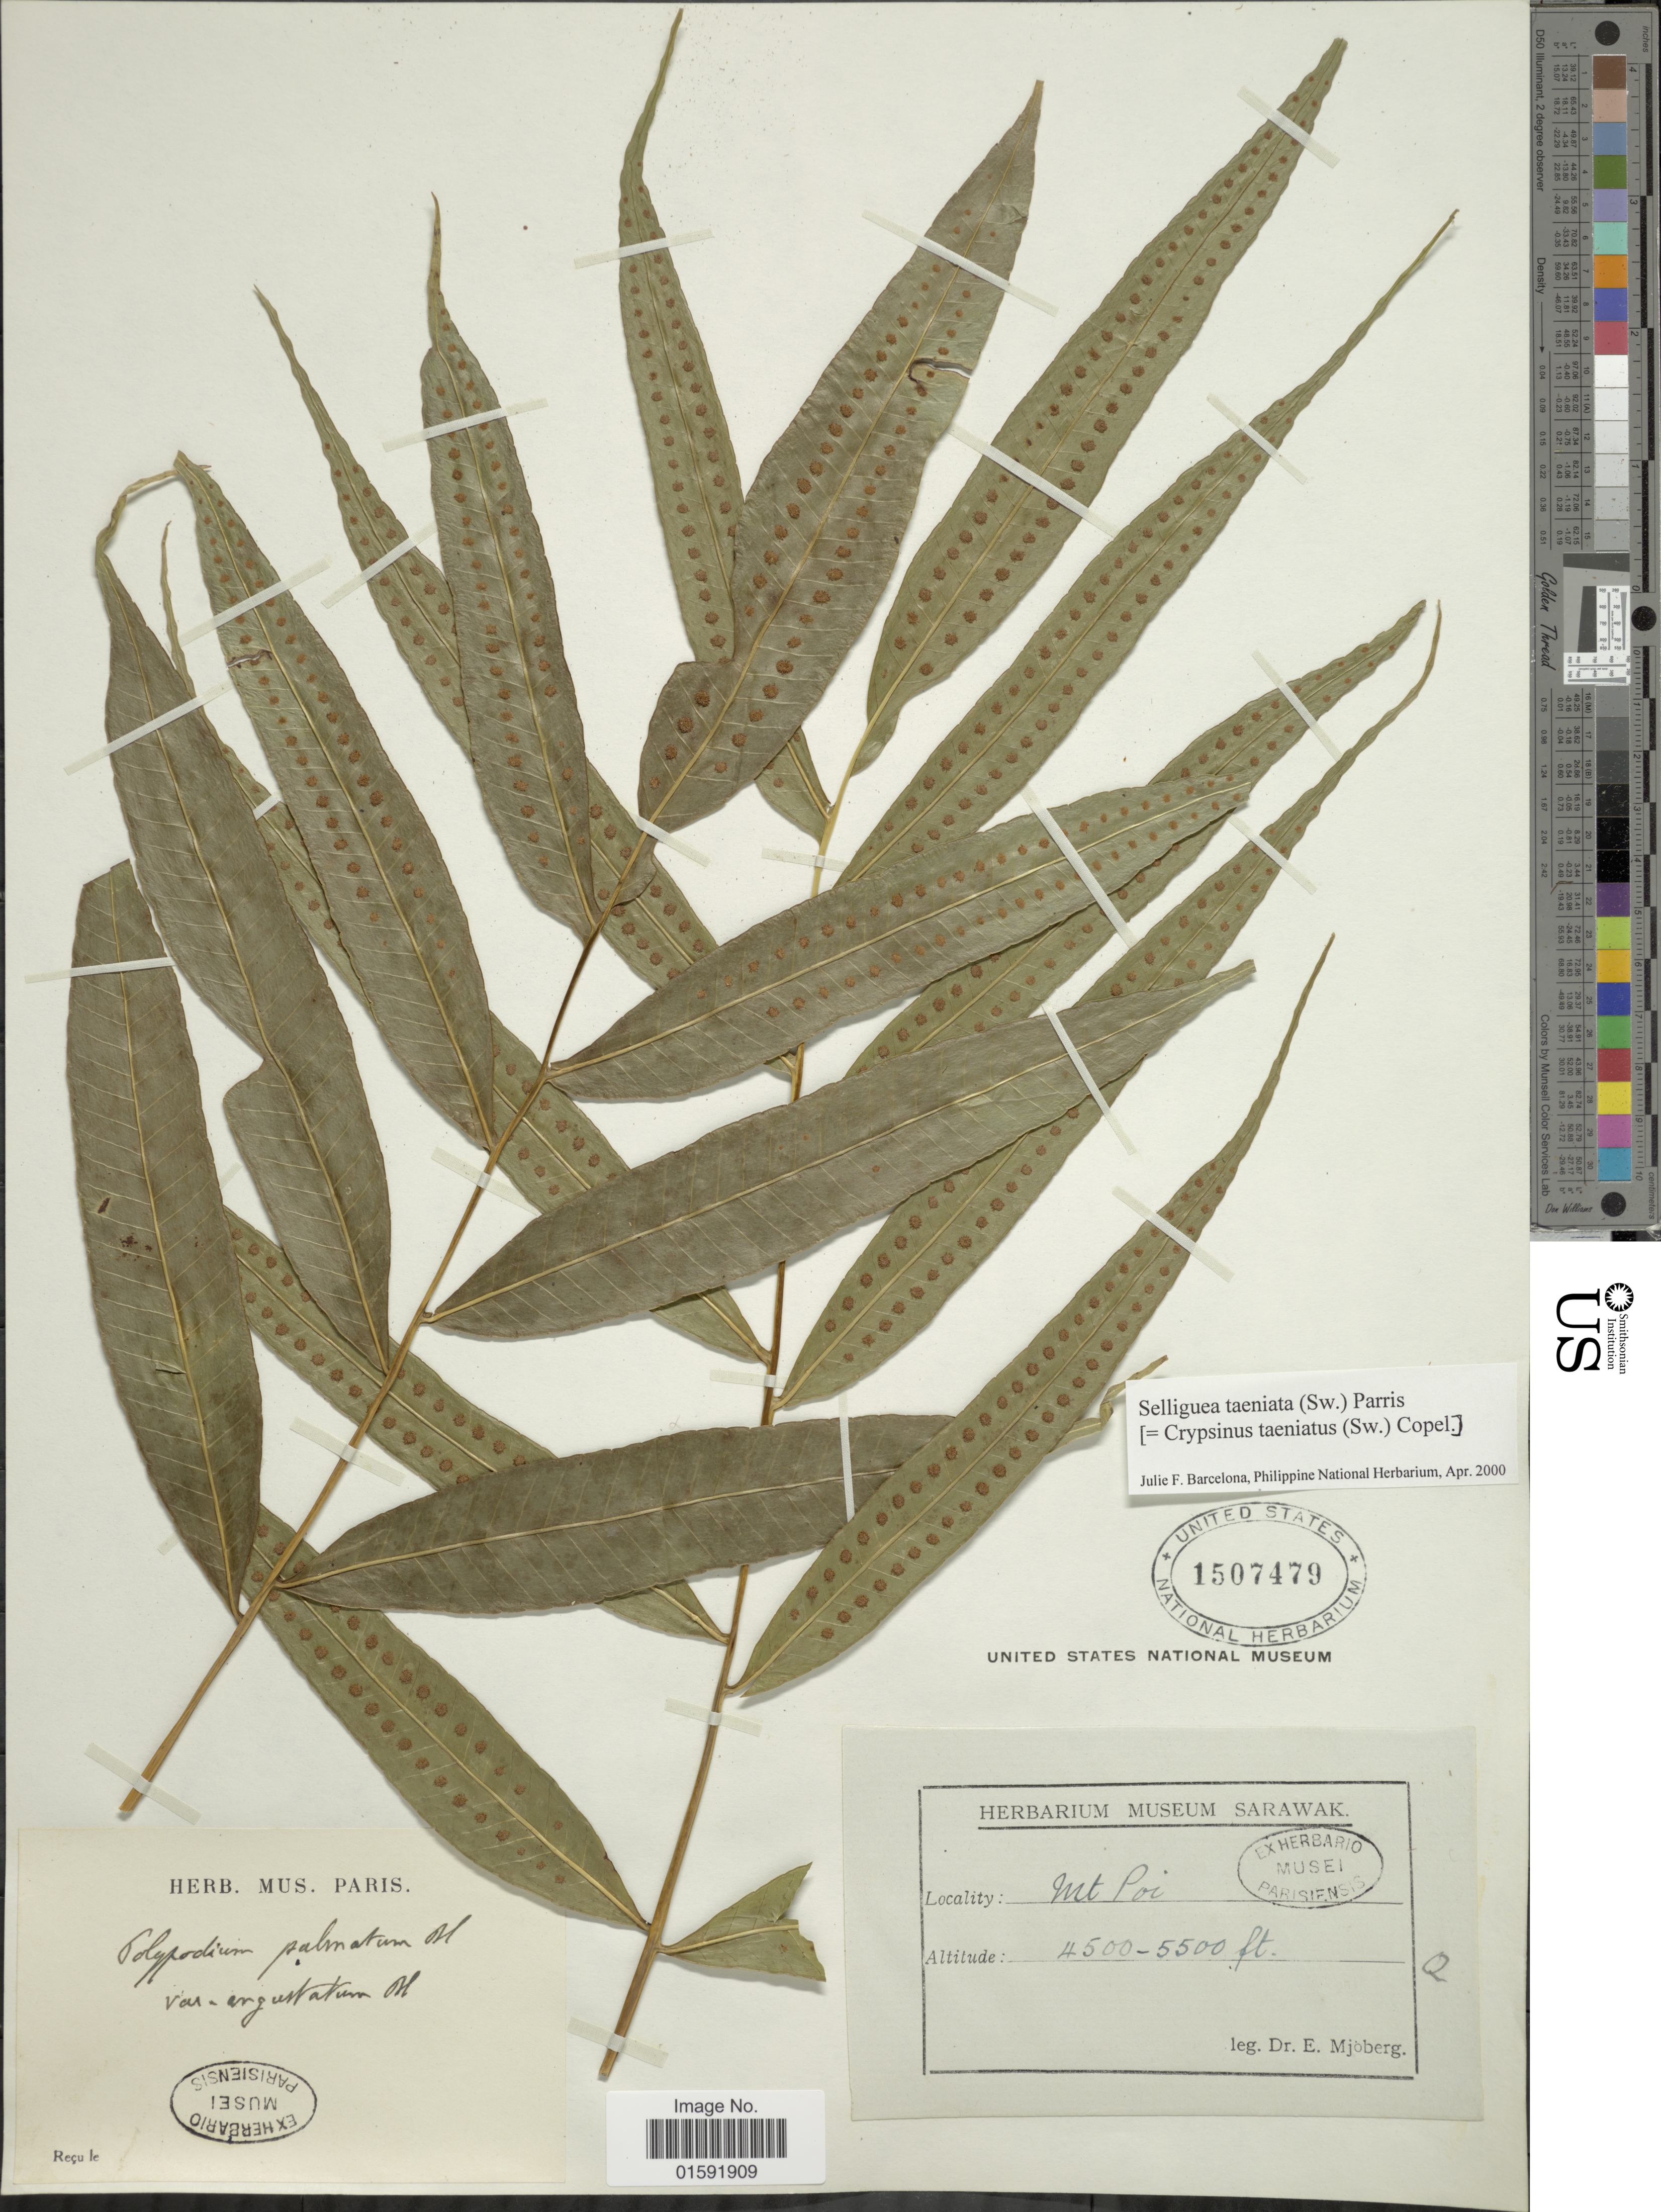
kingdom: Plantae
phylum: Tracheophyta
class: Polypodiopsida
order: Polypodiales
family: Polypodiaceae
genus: Selliguea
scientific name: Selliguea taeniata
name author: Parris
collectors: E. Mjoberg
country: Malaysia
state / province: Sarawak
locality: Mt. Poi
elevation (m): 1372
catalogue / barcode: US 1507479